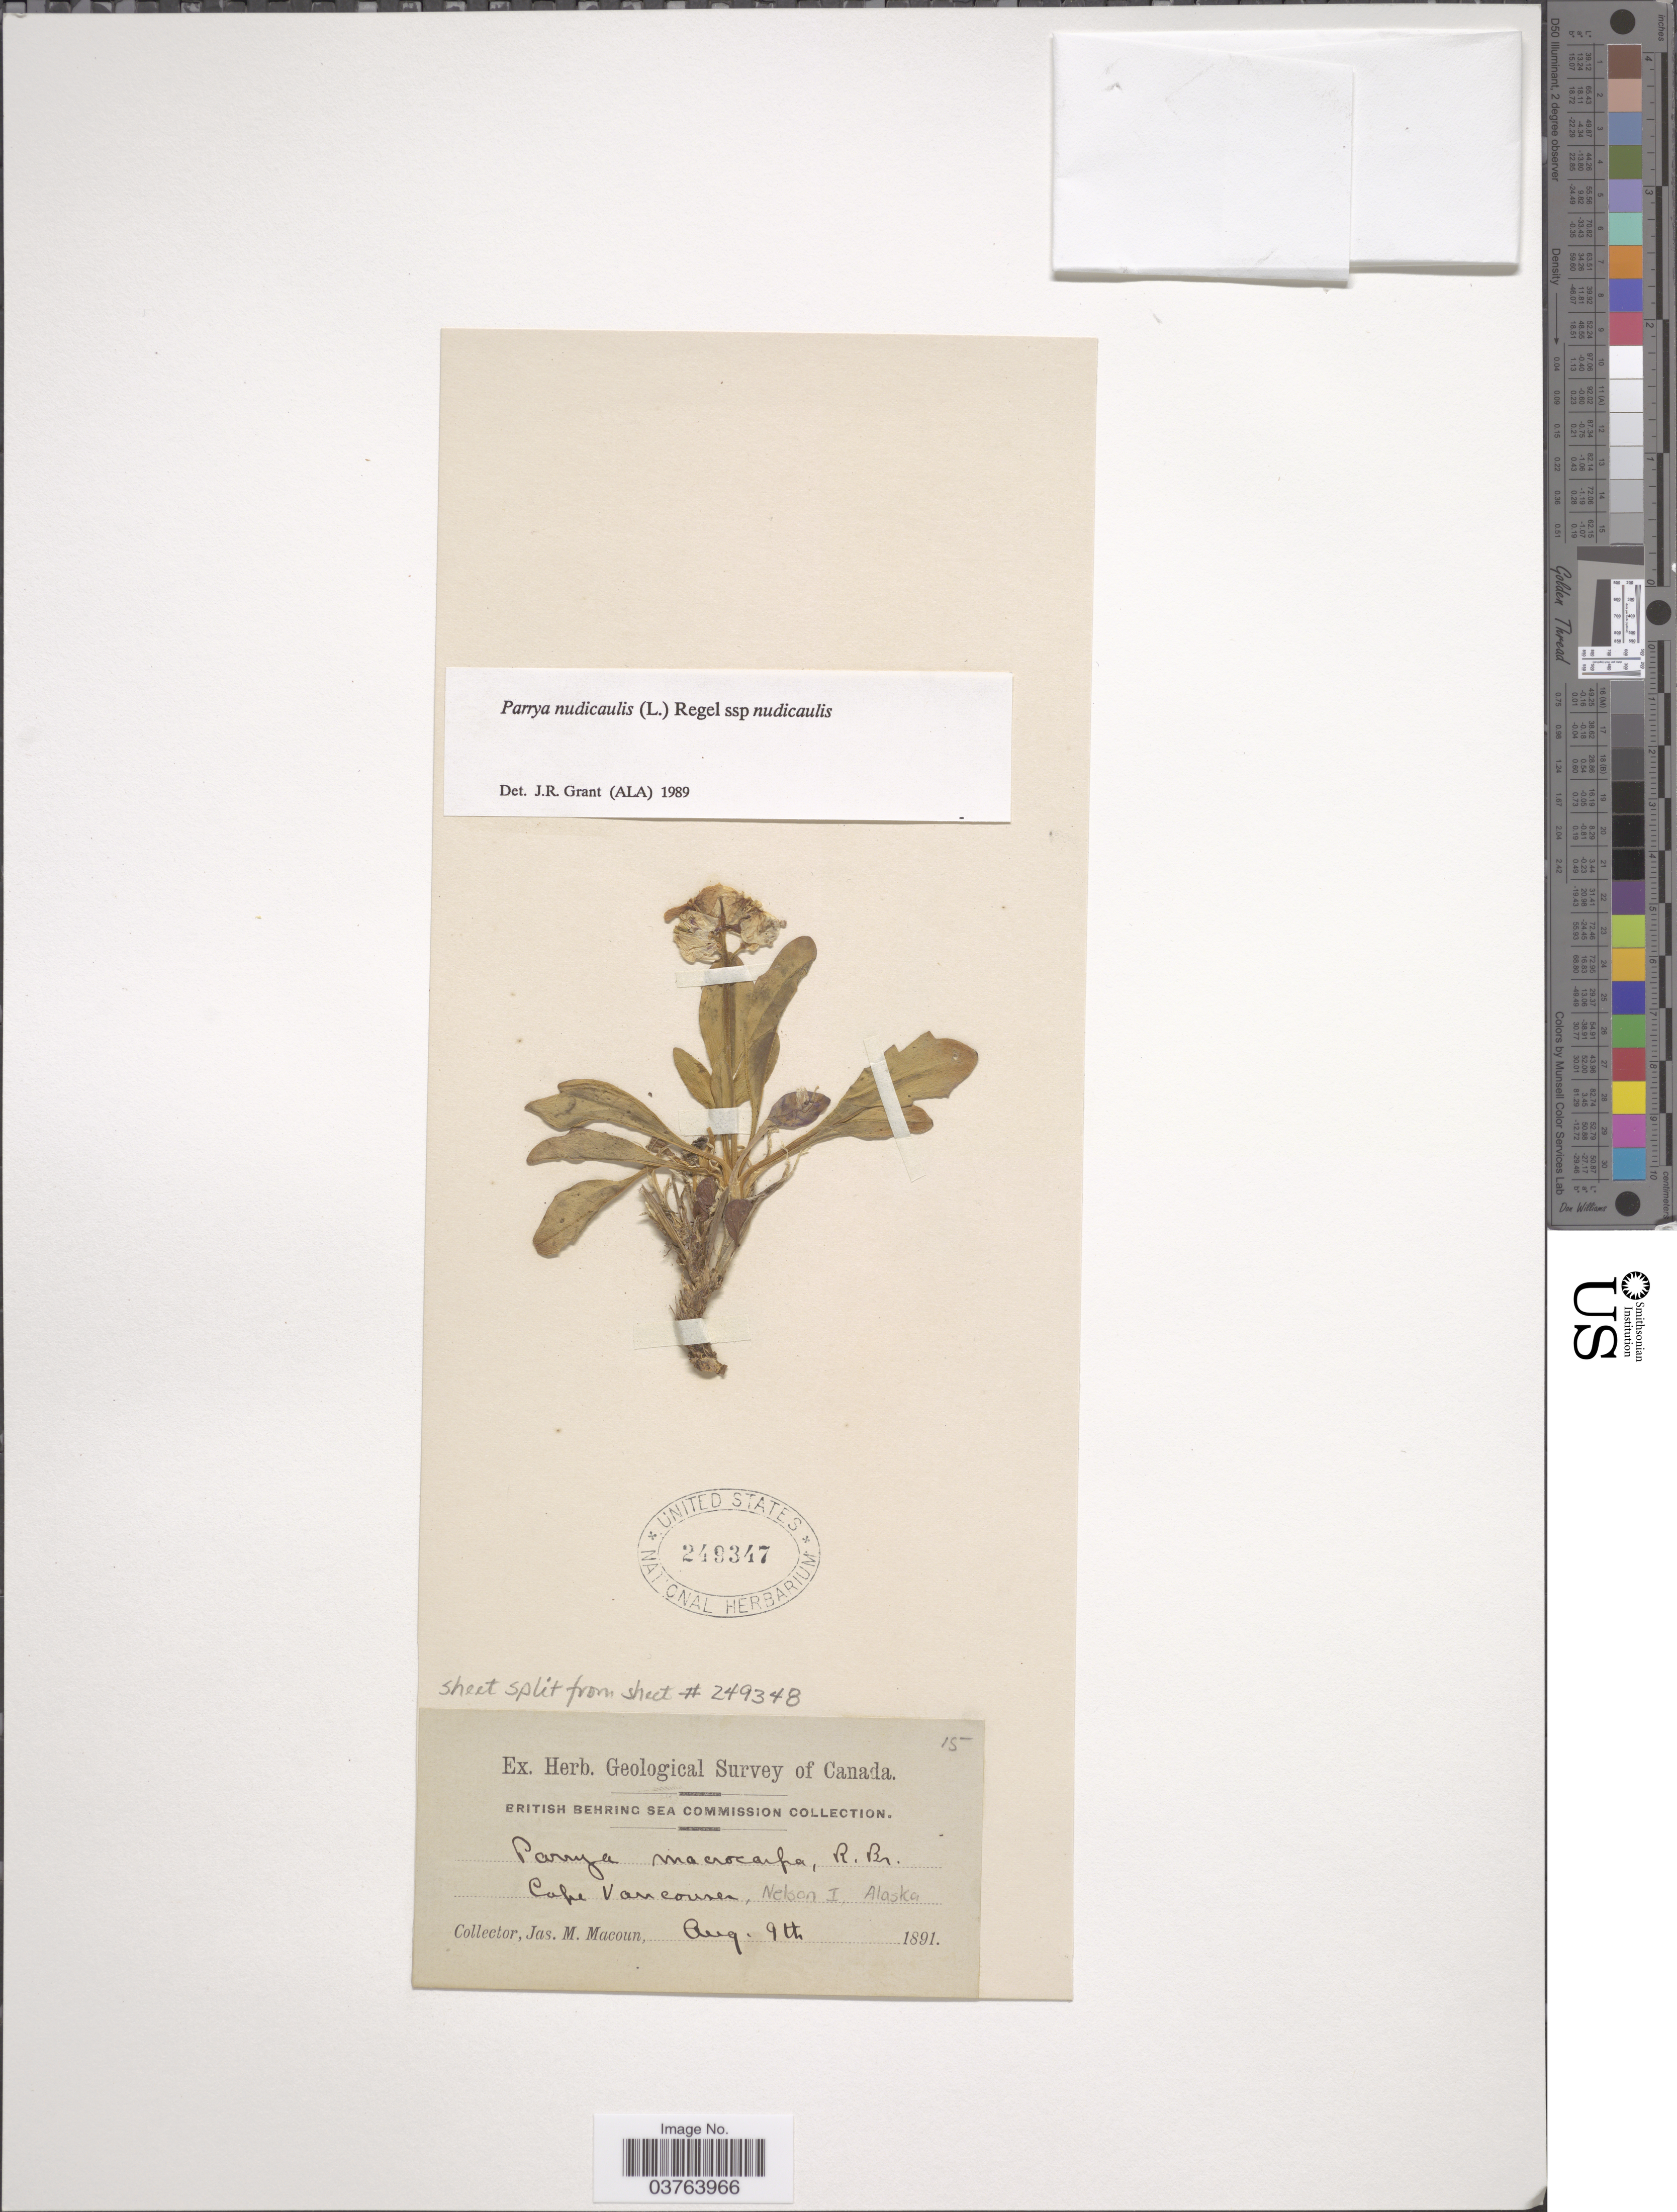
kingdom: Plantae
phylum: Tracheophyta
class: Magnoliopsida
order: Brassicales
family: Brassicaceae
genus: Parrya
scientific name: Parrya nudicaulis subsp. nudicaulis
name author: (L.) Regel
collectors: J. M. Macoun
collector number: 15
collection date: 1891-08-09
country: United States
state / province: Alaska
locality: Cape Vancouver, Nelson I.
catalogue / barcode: US 249347